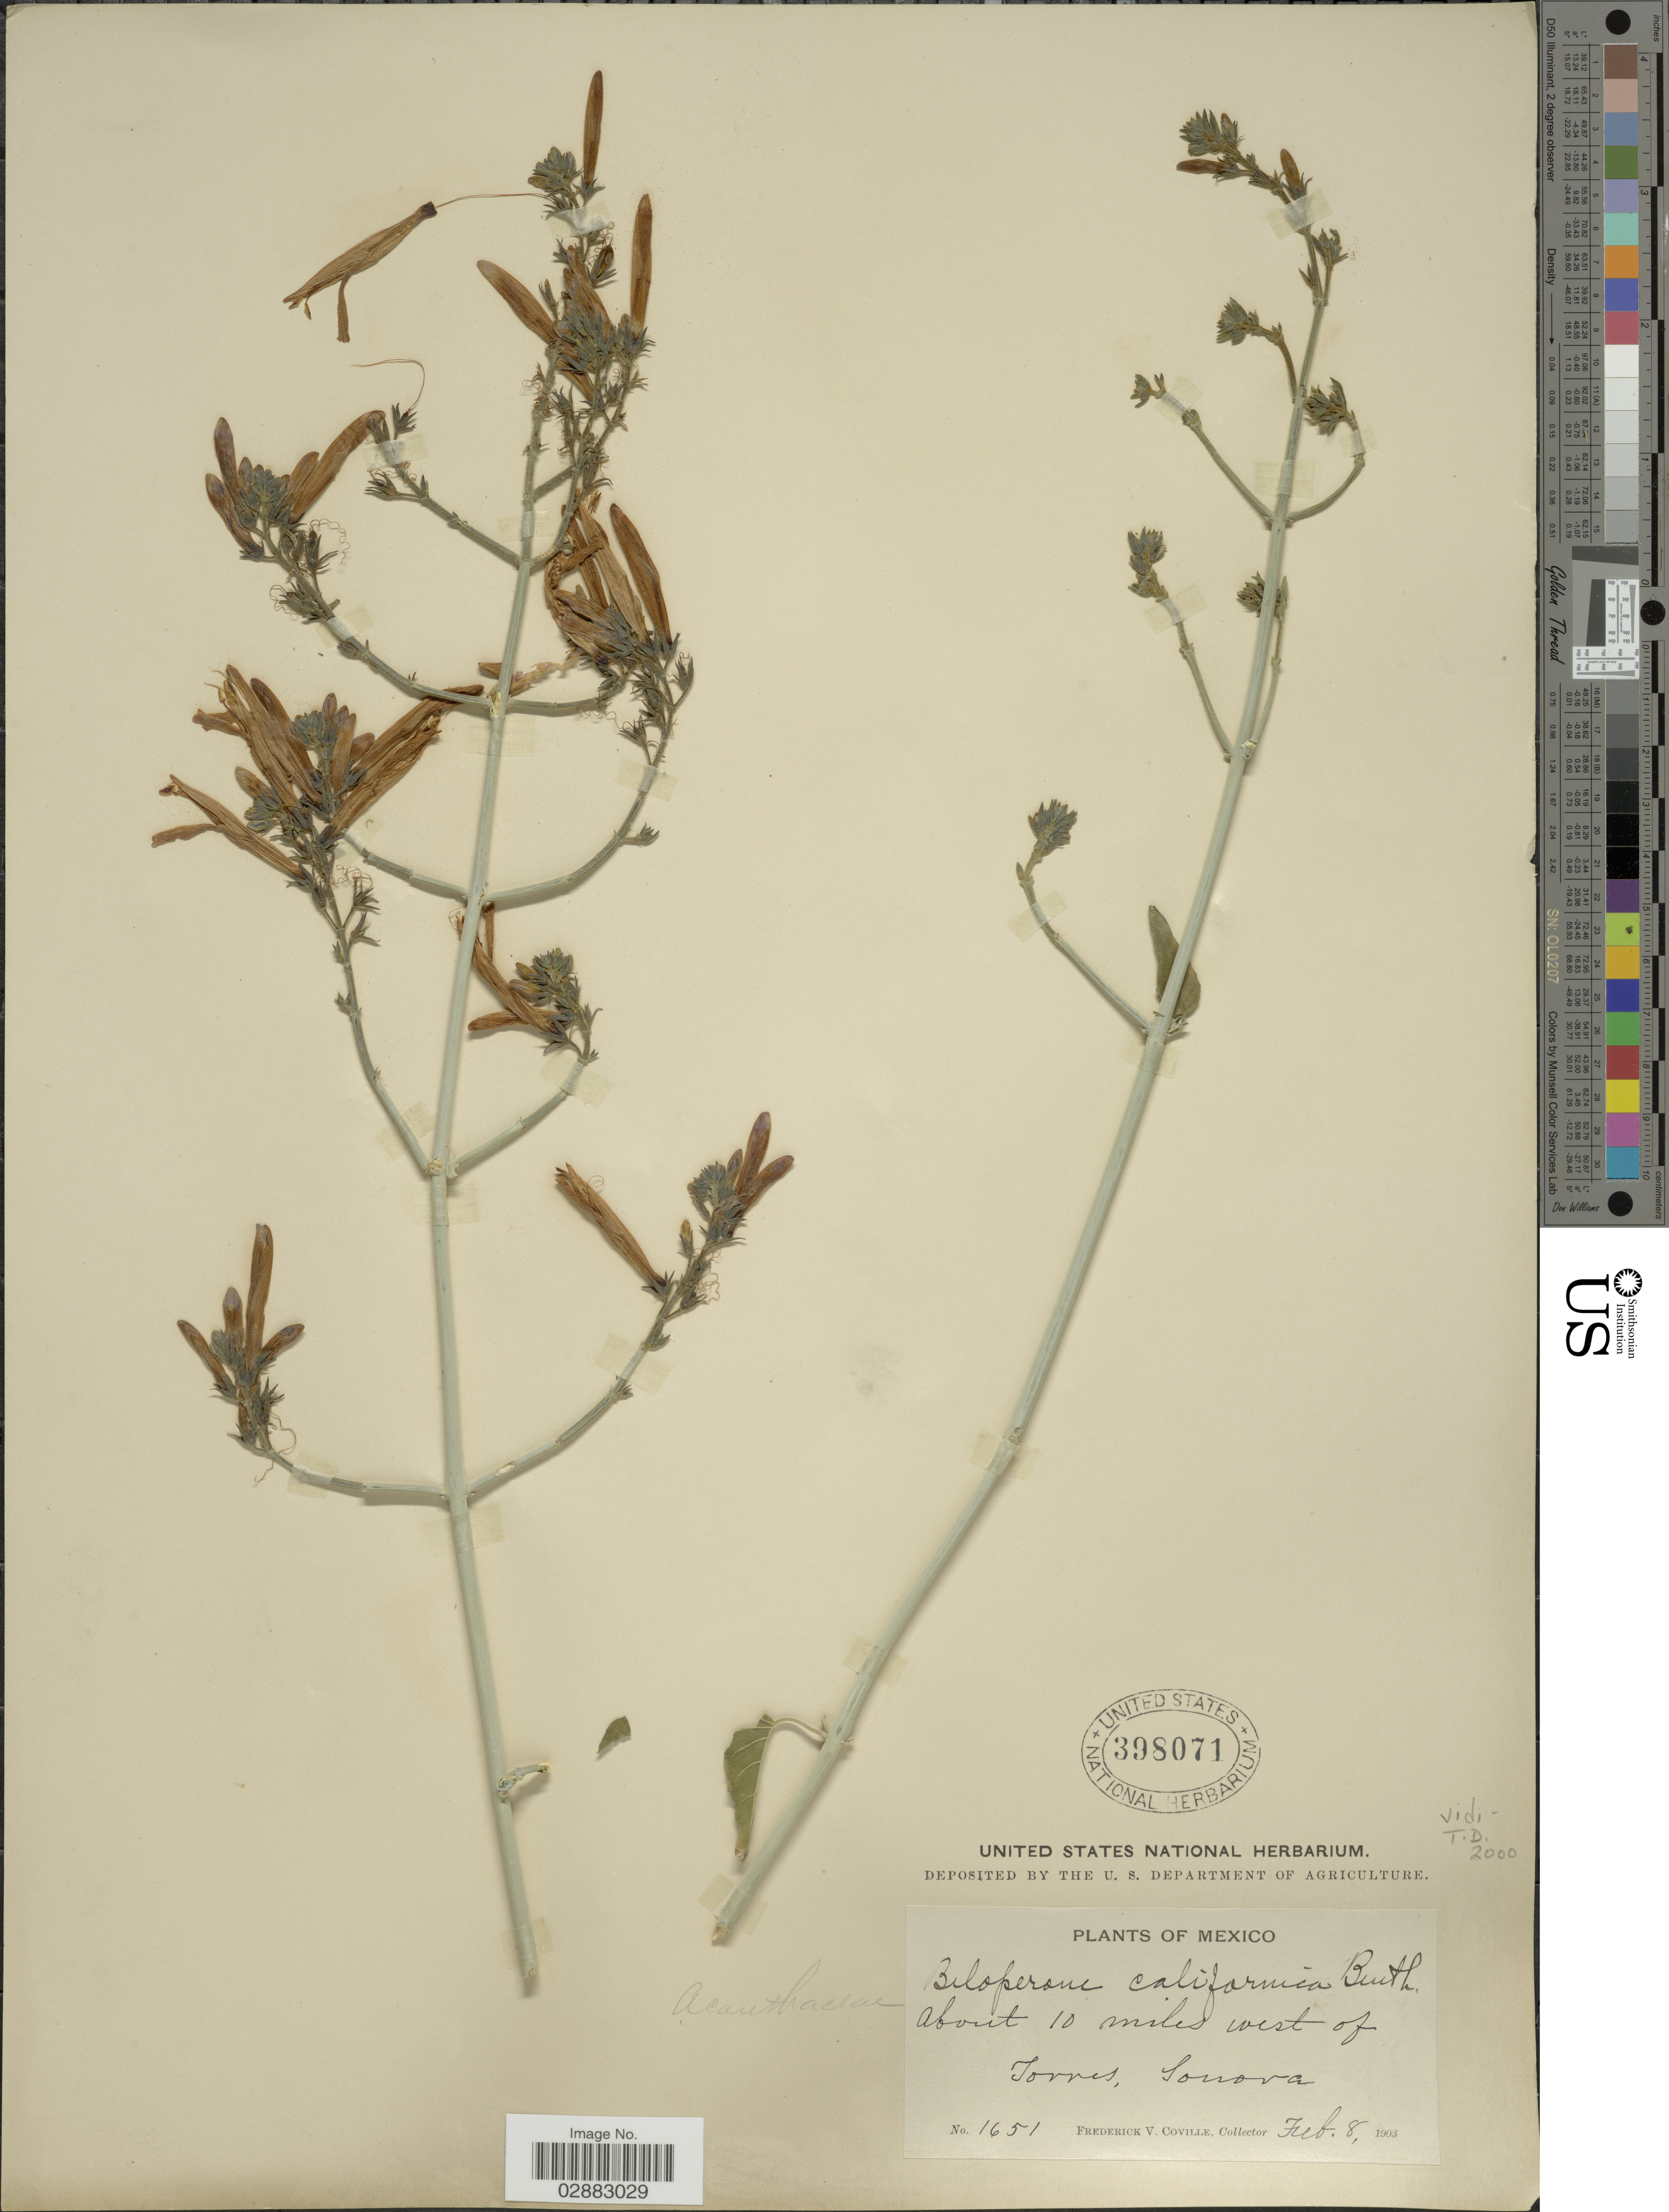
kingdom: Plantae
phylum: Tracheophyta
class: Magnoliopsida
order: Lamiales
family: Acanthaceae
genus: Beloperone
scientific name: Beloperone californica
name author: Benth.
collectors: F. V. Coville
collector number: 1651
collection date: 1903-02-08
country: Mexico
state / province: Sonora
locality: About 10 miles west of Torres.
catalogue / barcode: US 398071